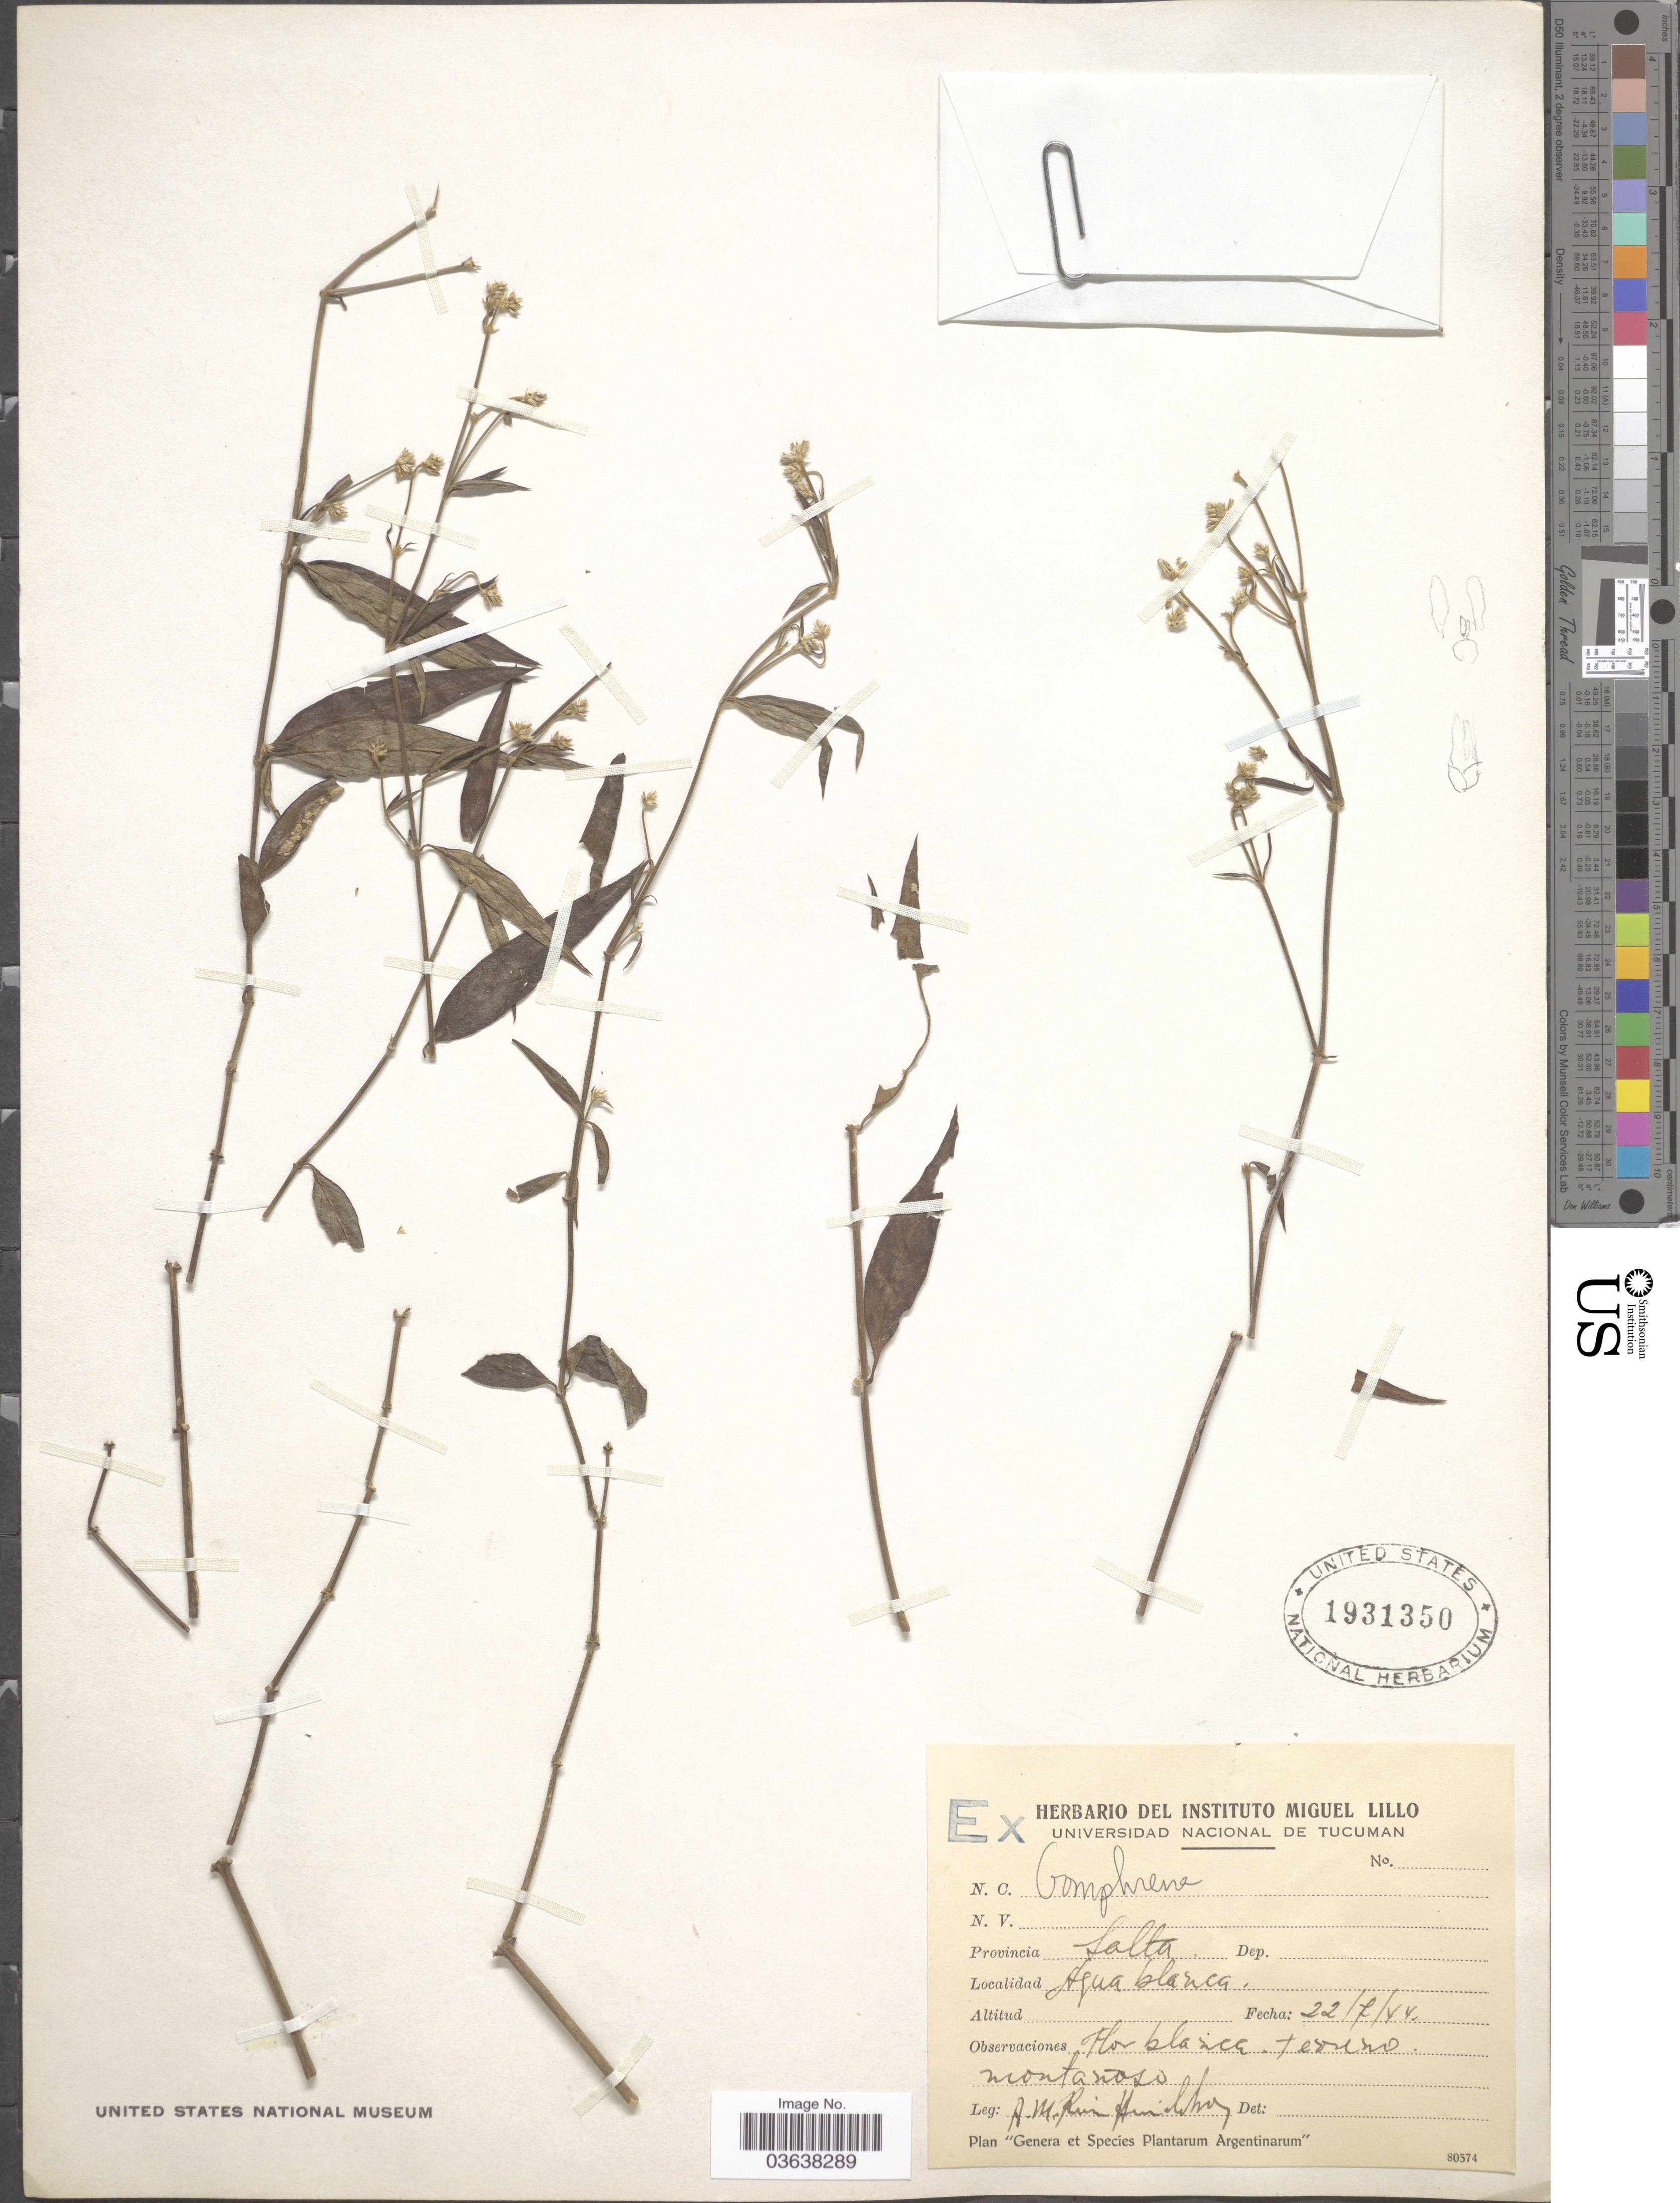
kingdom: Plantae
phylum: Tracheophyta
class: Magnoliopsida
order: Caryophyllales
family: Amaranthaceae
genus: Gomphrena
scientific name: Gomphrena sp.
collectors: A. M. R. Huidobro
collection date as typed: Transcribed d/m/y: 22/7/44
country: Argentina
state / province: Salta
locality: Agua Blanca.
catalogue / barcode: US 1931350